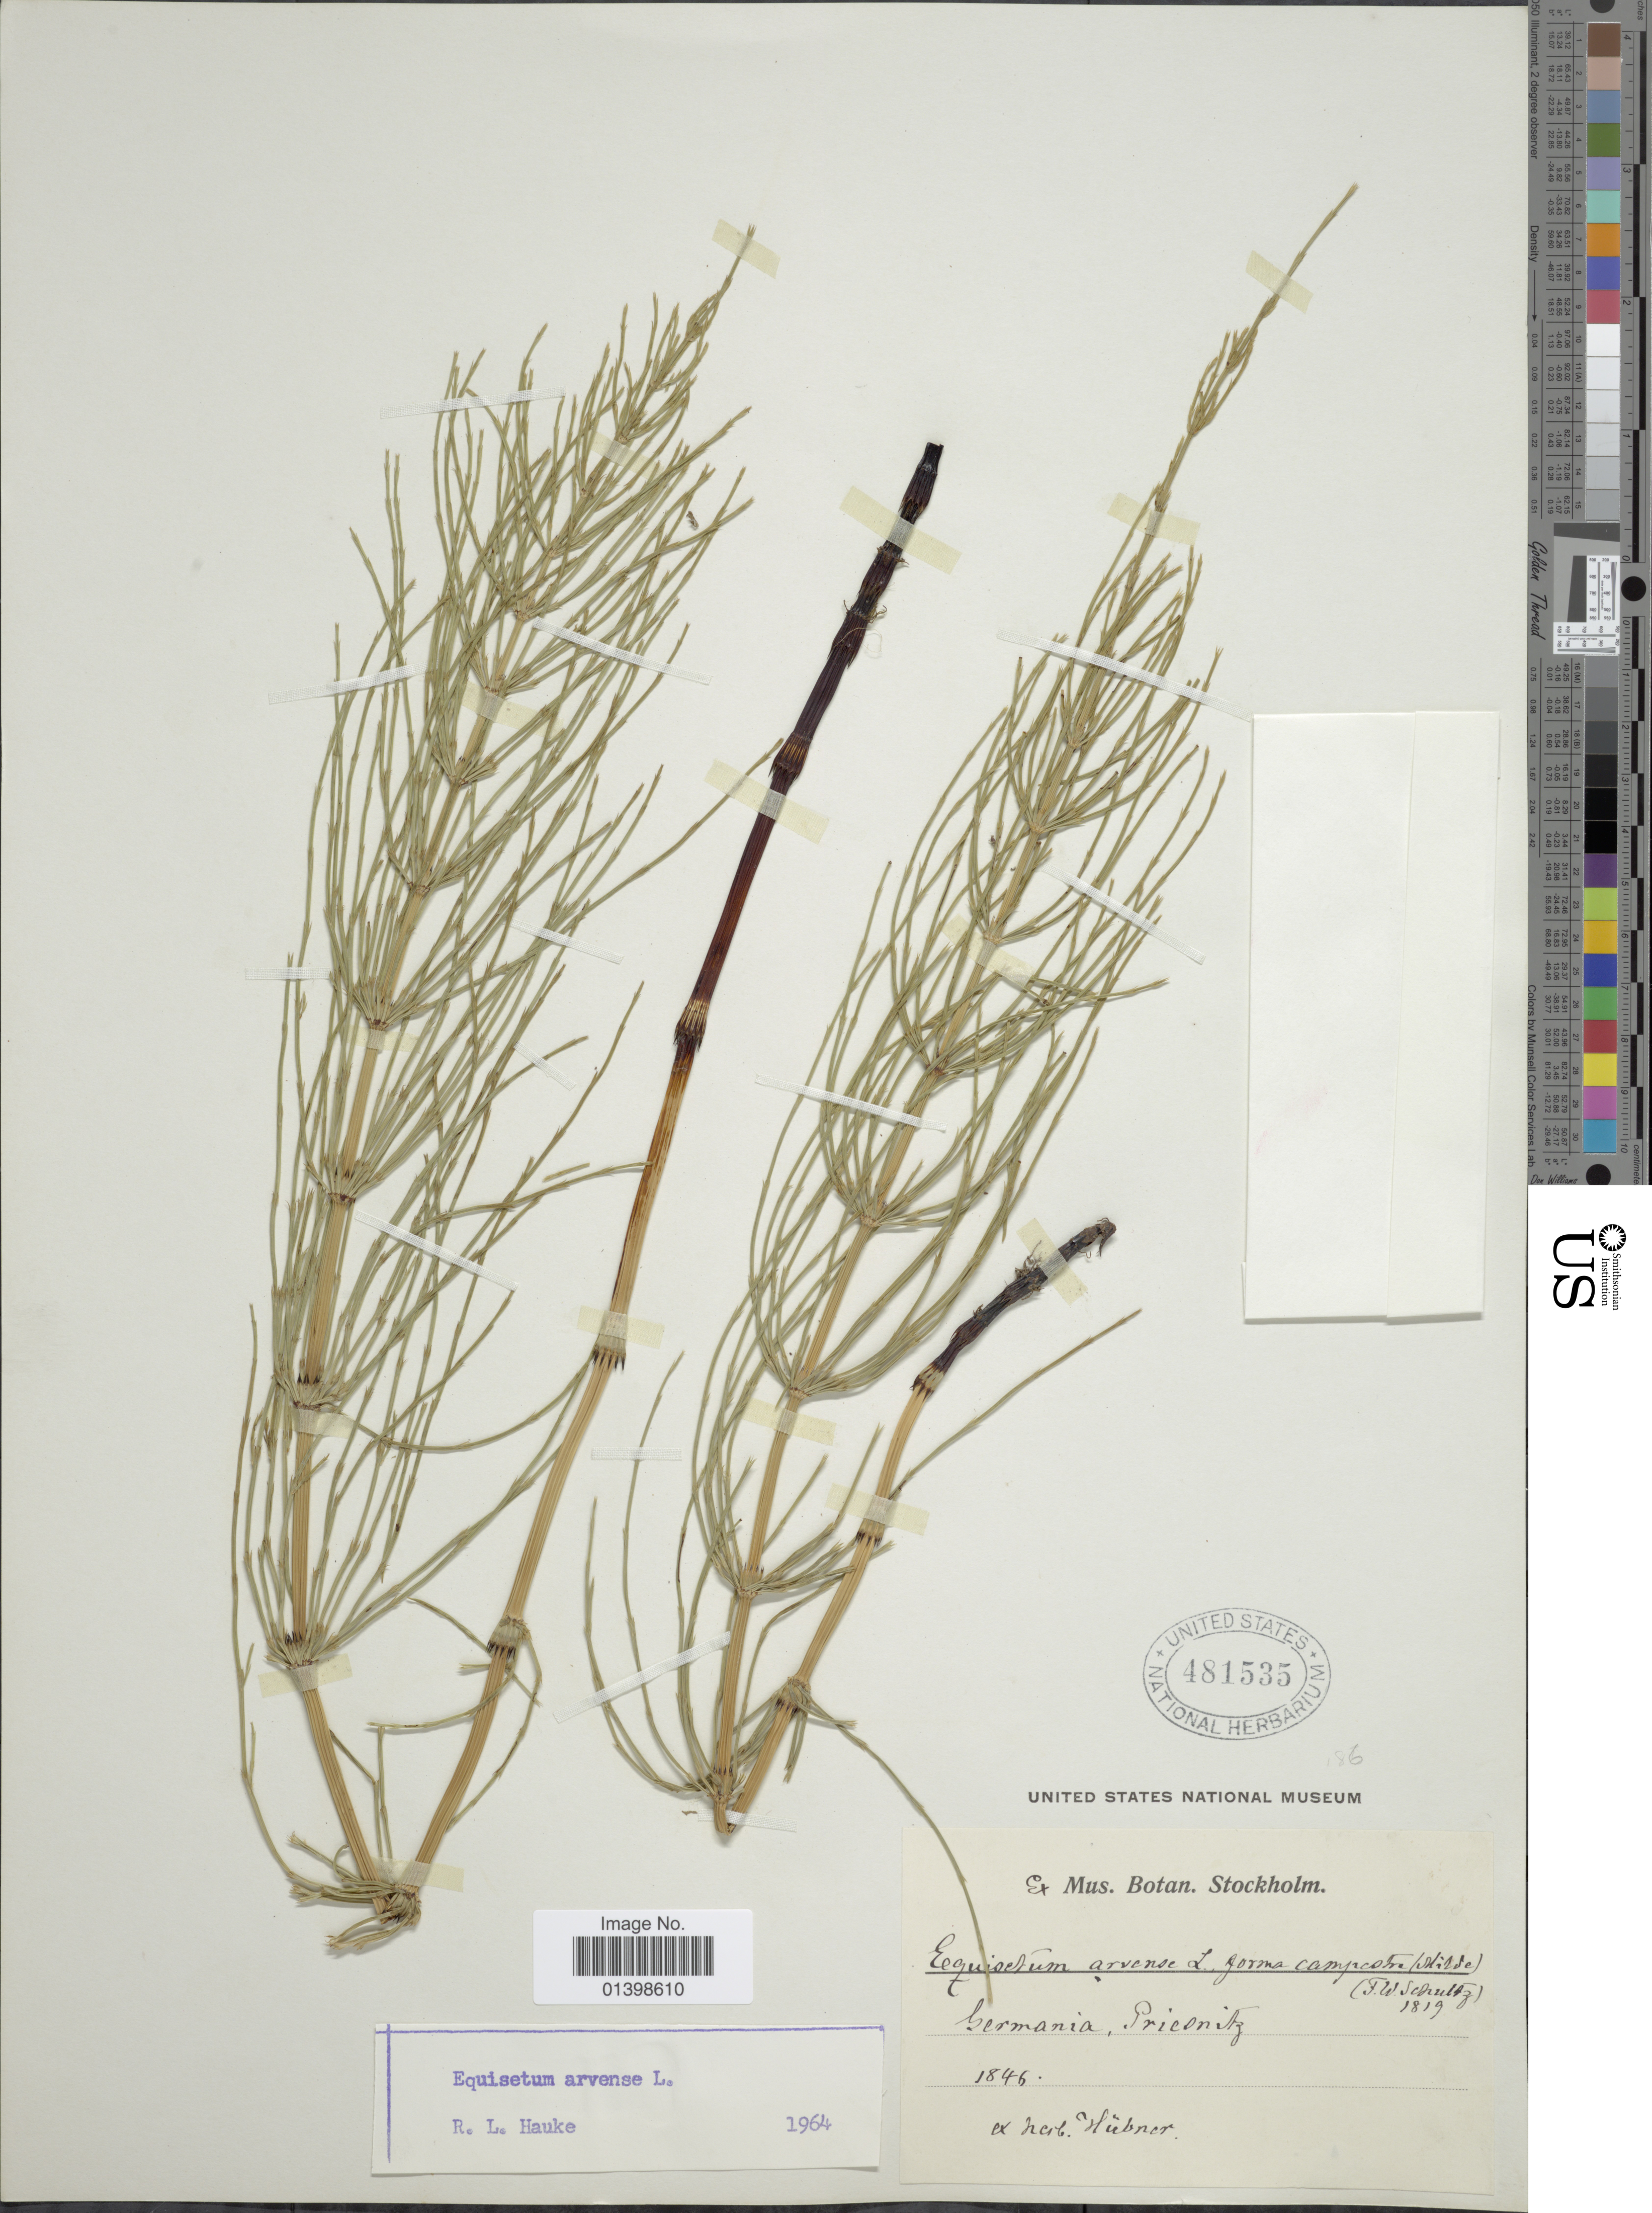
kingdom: Plantae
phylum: Tracheophyta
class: Polypodiopsida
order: Equisetales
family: Equisetaceae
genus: Equisetum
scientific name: Equisetum arvense var. campestre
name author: (Schultz) Rupr.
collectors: ex herb. Hübner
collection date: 1846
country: Germany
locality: Prignitz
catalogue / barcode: US 481535